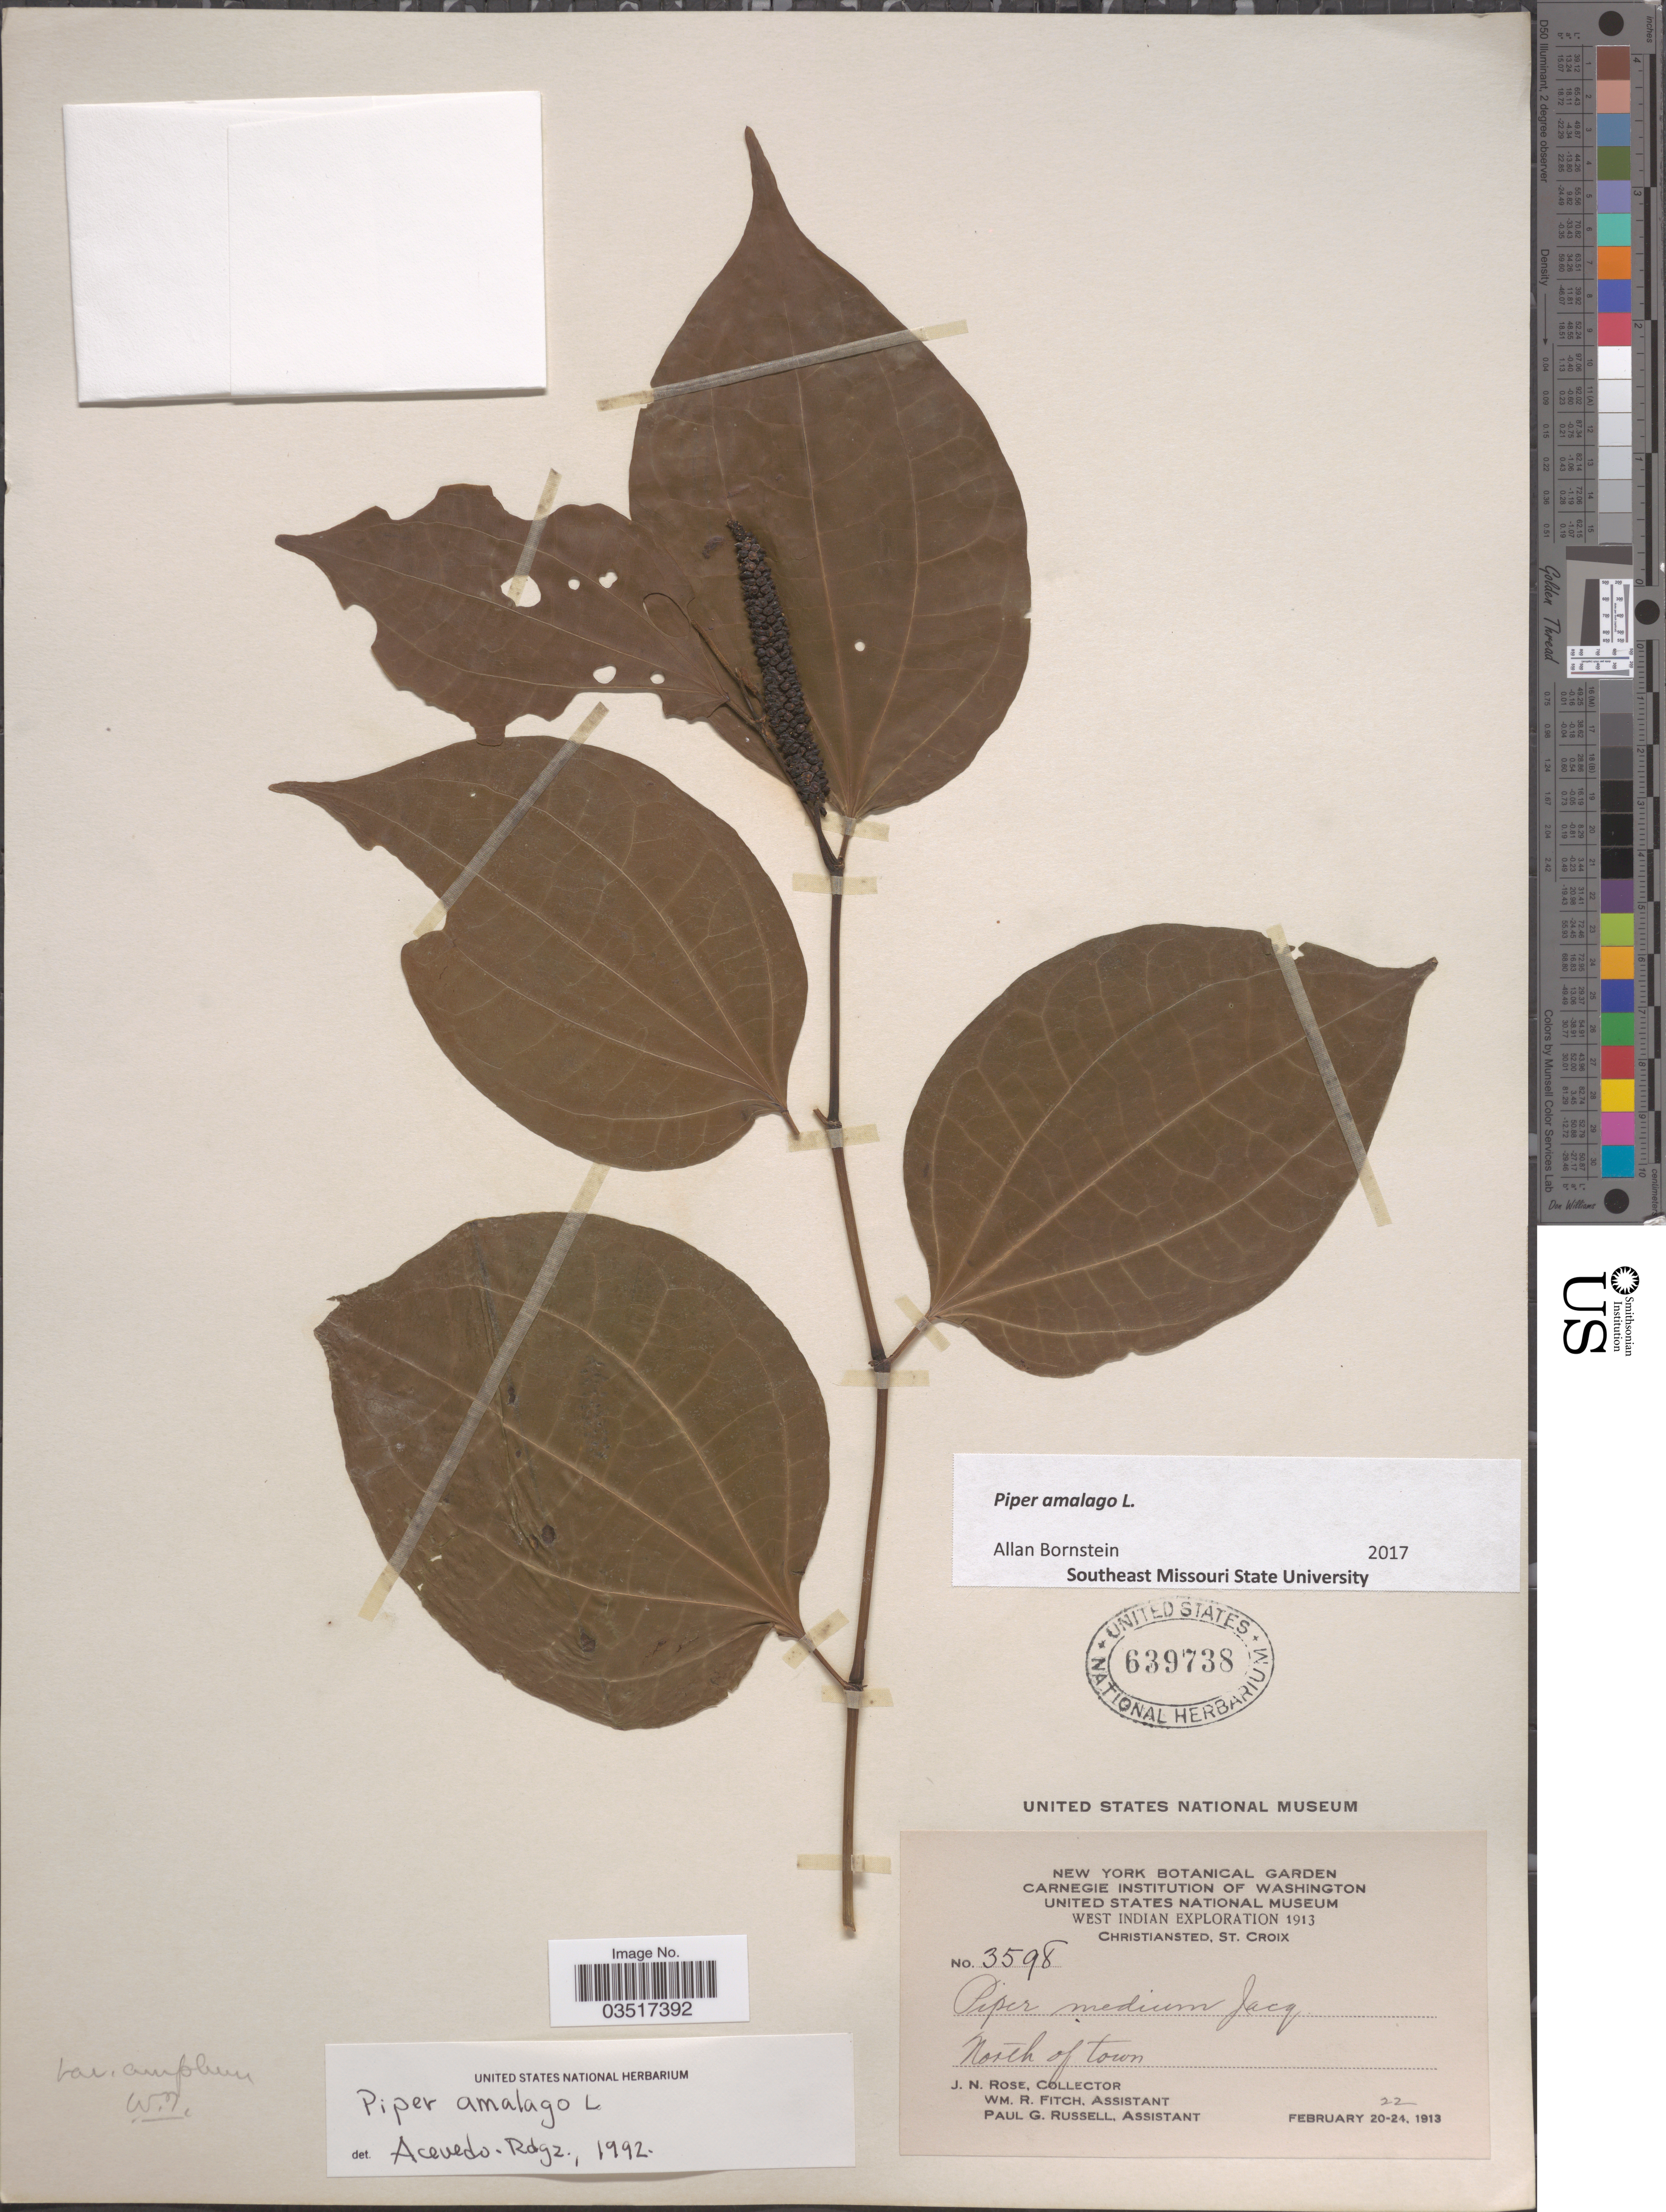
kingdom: Plantae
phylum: Tracheophyta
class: Magnoliopsida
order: Piperales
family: Piperaceae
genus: Piper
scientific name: Piper amalago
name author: L.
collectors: J. N. Rose, W. R. Fitch & P. G. Russell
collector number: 3598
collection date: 1913-02-22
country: U.S. Virgin Islands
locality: West Indian. Christiansted, St. Croix. North of town.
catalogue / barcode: US 639738